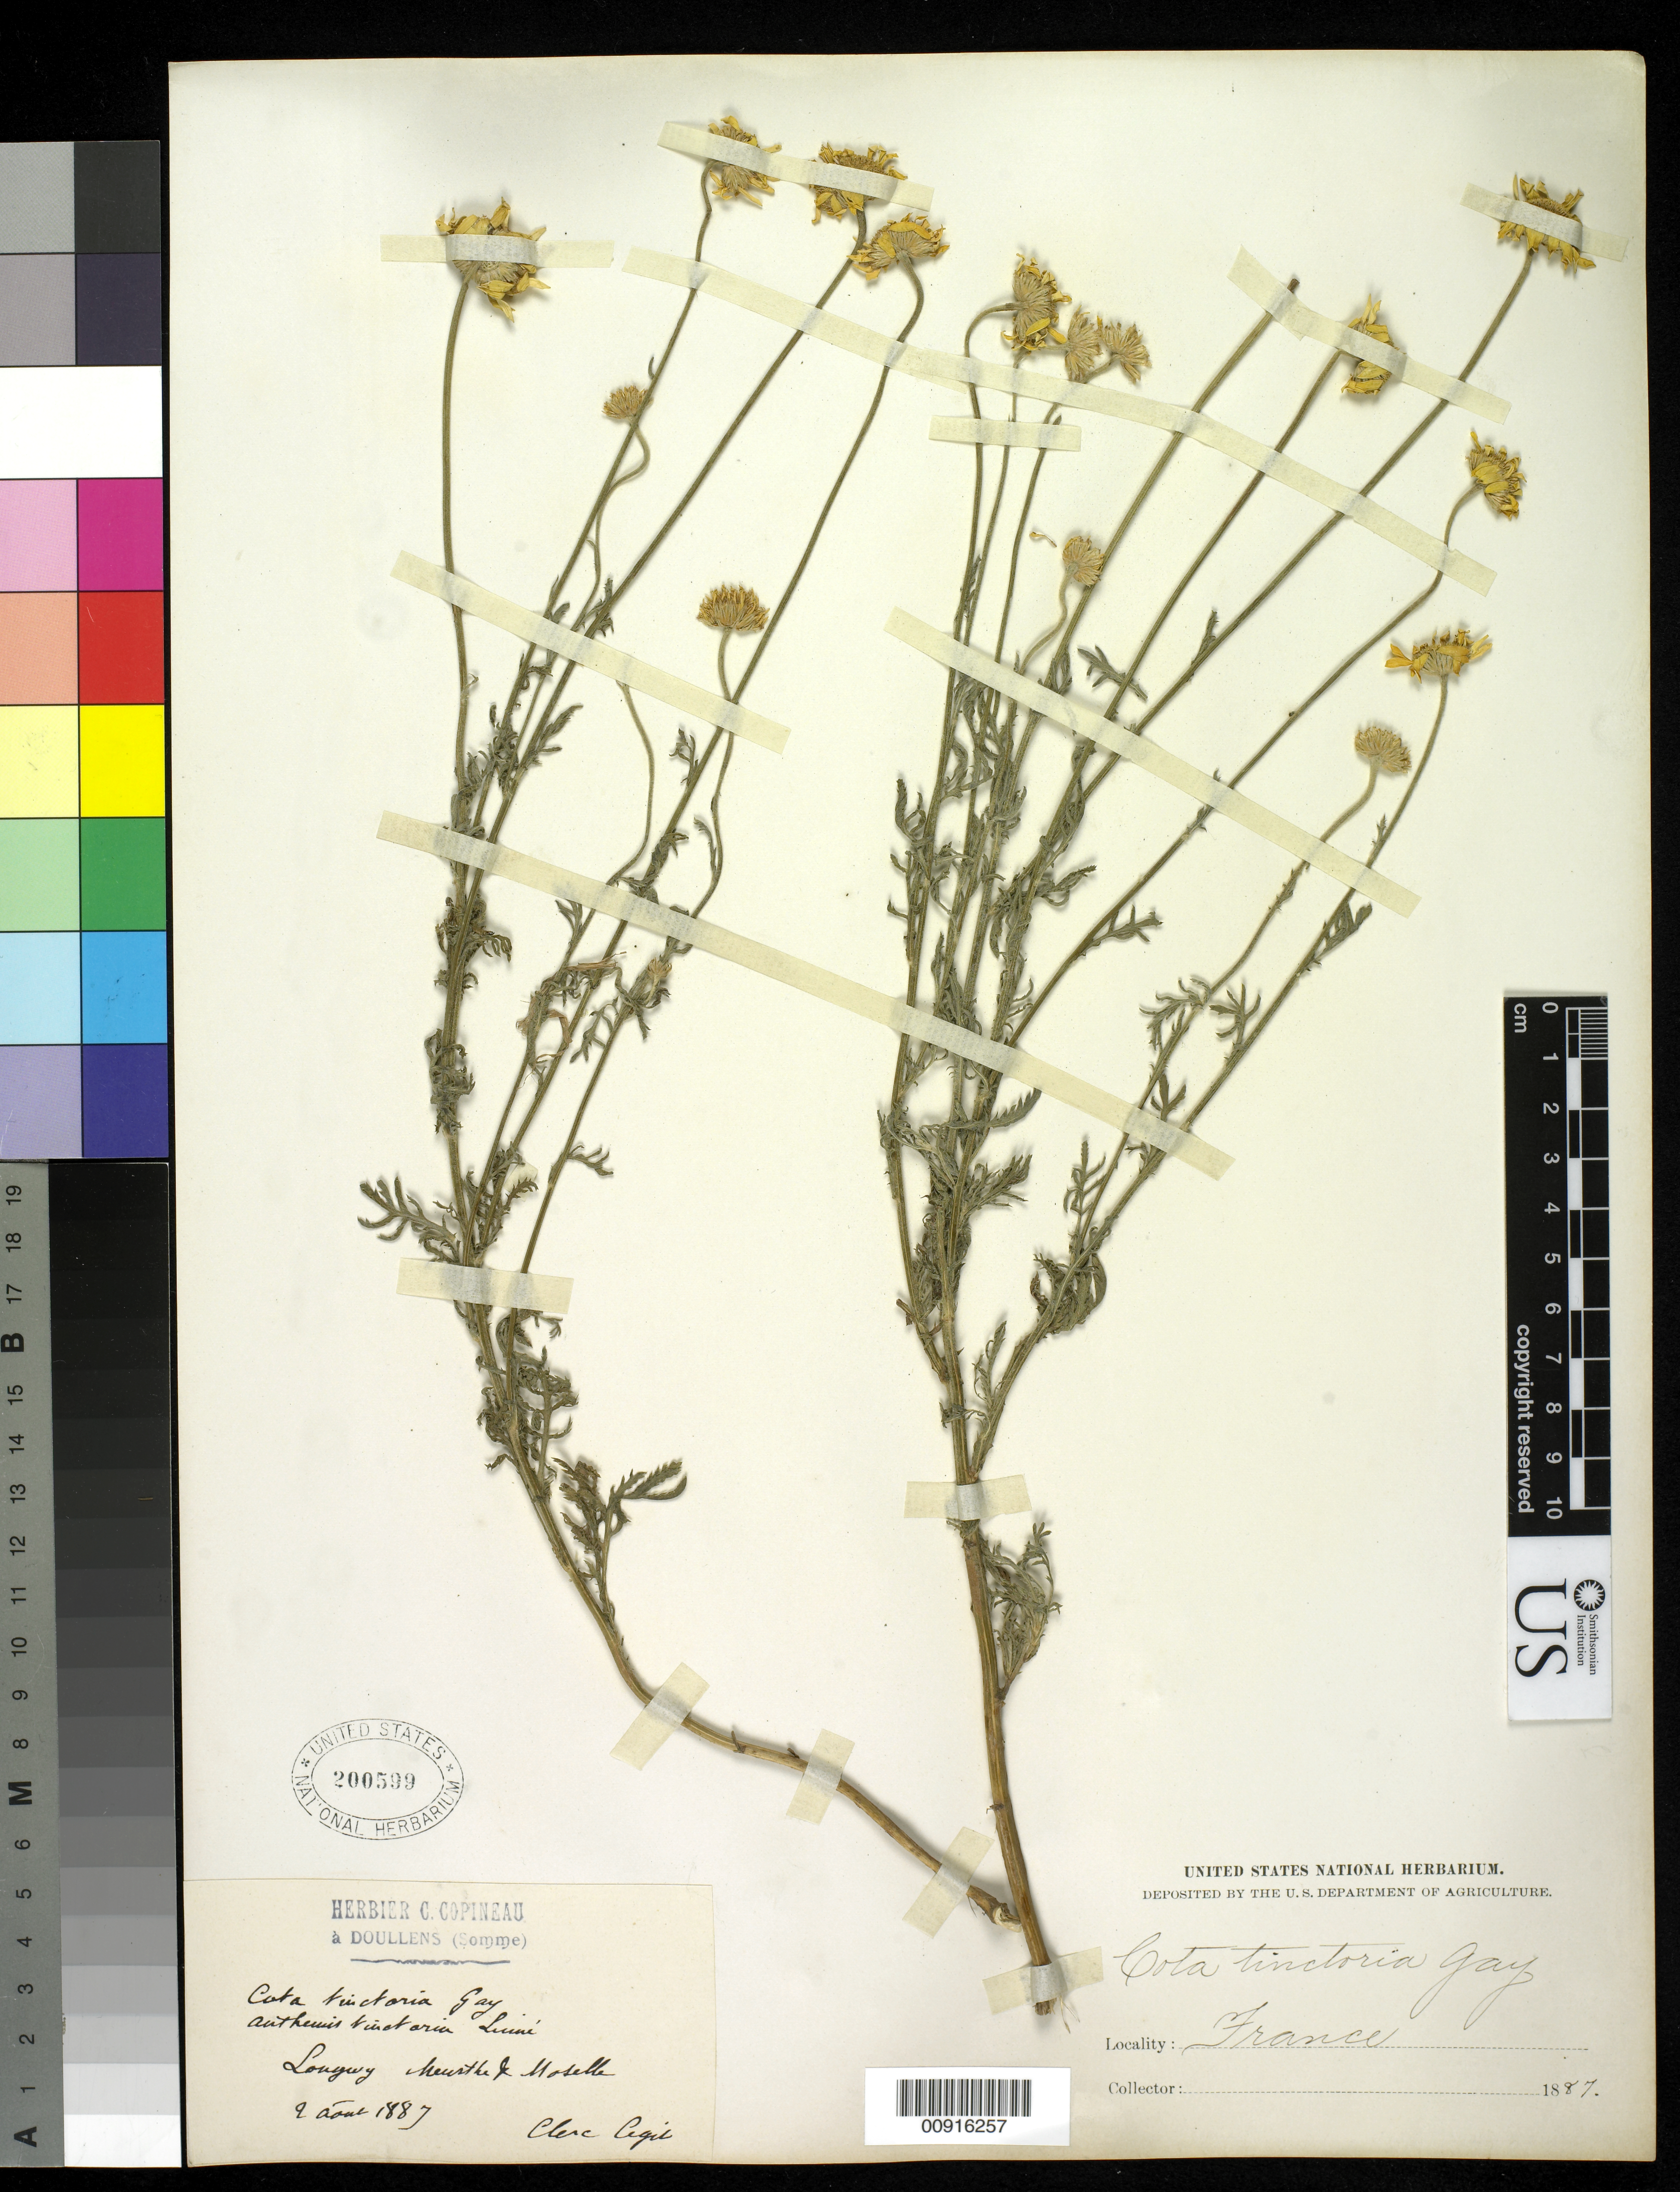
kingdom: Plantae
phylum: Tracheophyta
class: Magnoliopsida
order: Asterales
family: Asteraceae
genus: Anthemis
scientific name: Anthemis tinctoria 'Wargrave'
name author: L.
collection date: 1887-08-09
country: France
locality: Cota tinctoria Gay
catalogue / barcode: US 200599